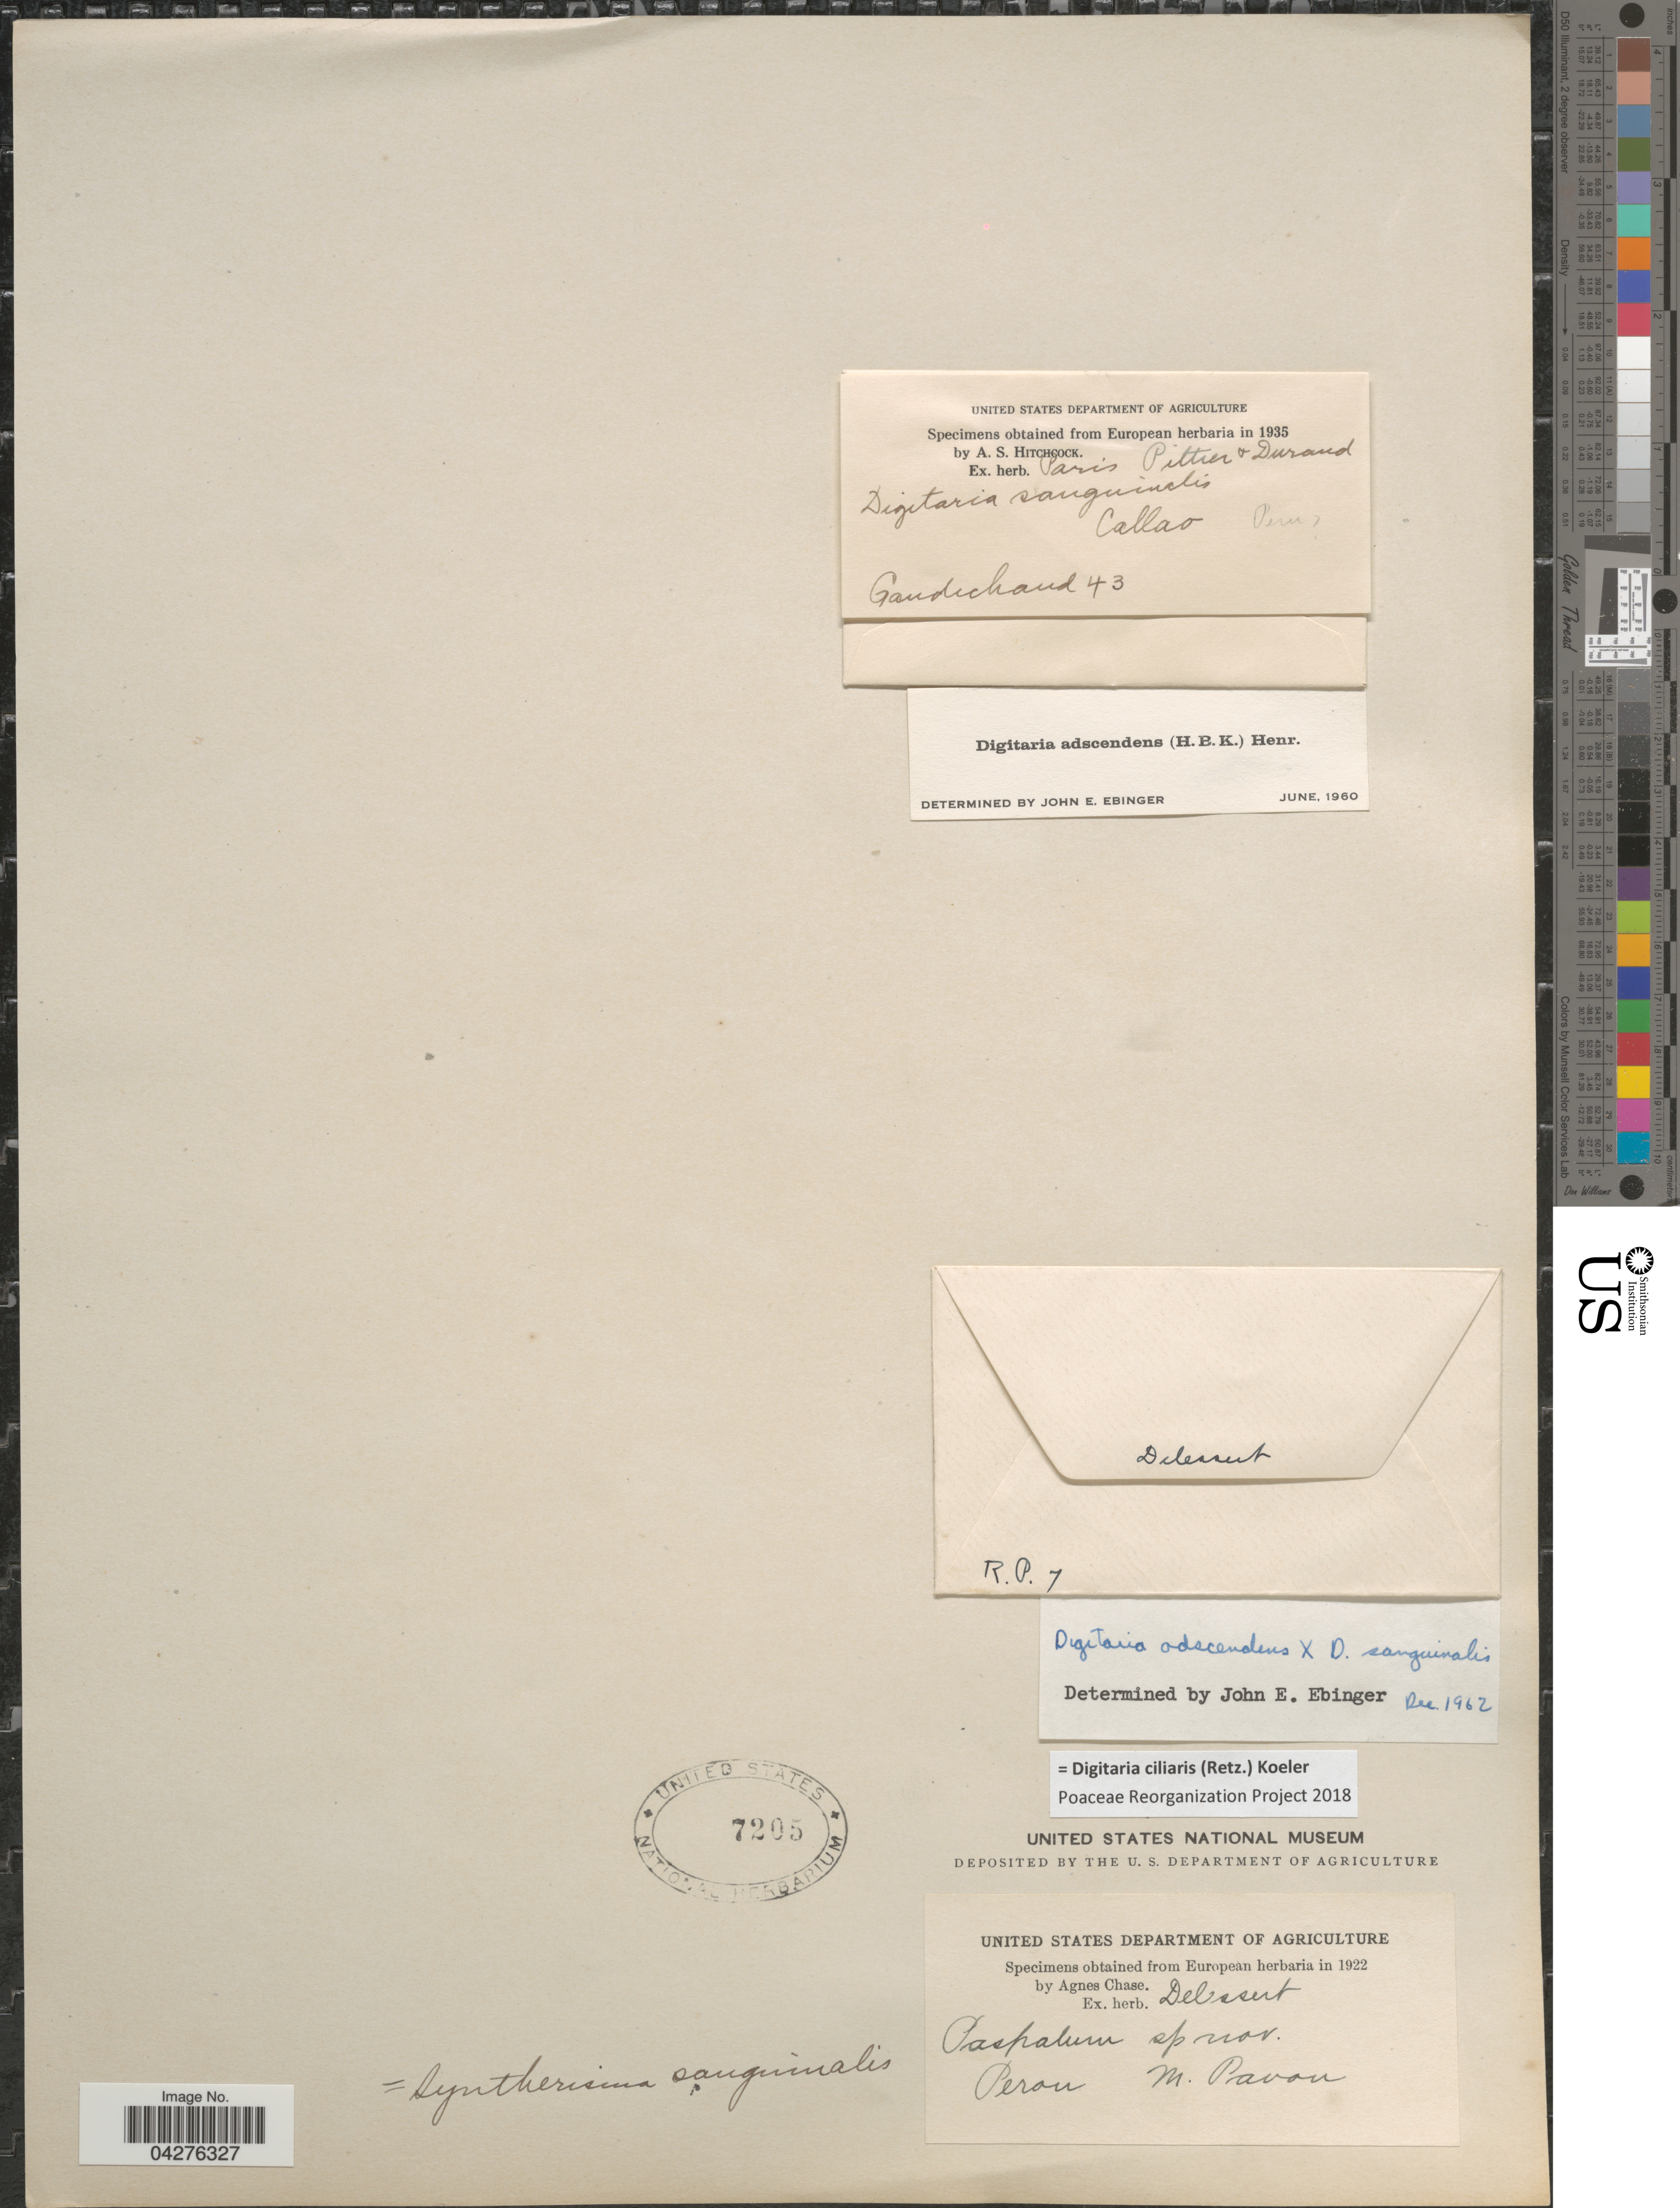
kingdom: Plantae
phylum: Tracheophyta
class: Liliopsida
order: Poales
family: Poaceae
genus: Digitaria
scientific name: Digitaria ciliaris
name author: (Retz.) Koeler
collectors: -. Gaudichaud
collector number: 43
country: Peru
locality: Callao.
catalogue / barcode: US 7205-2